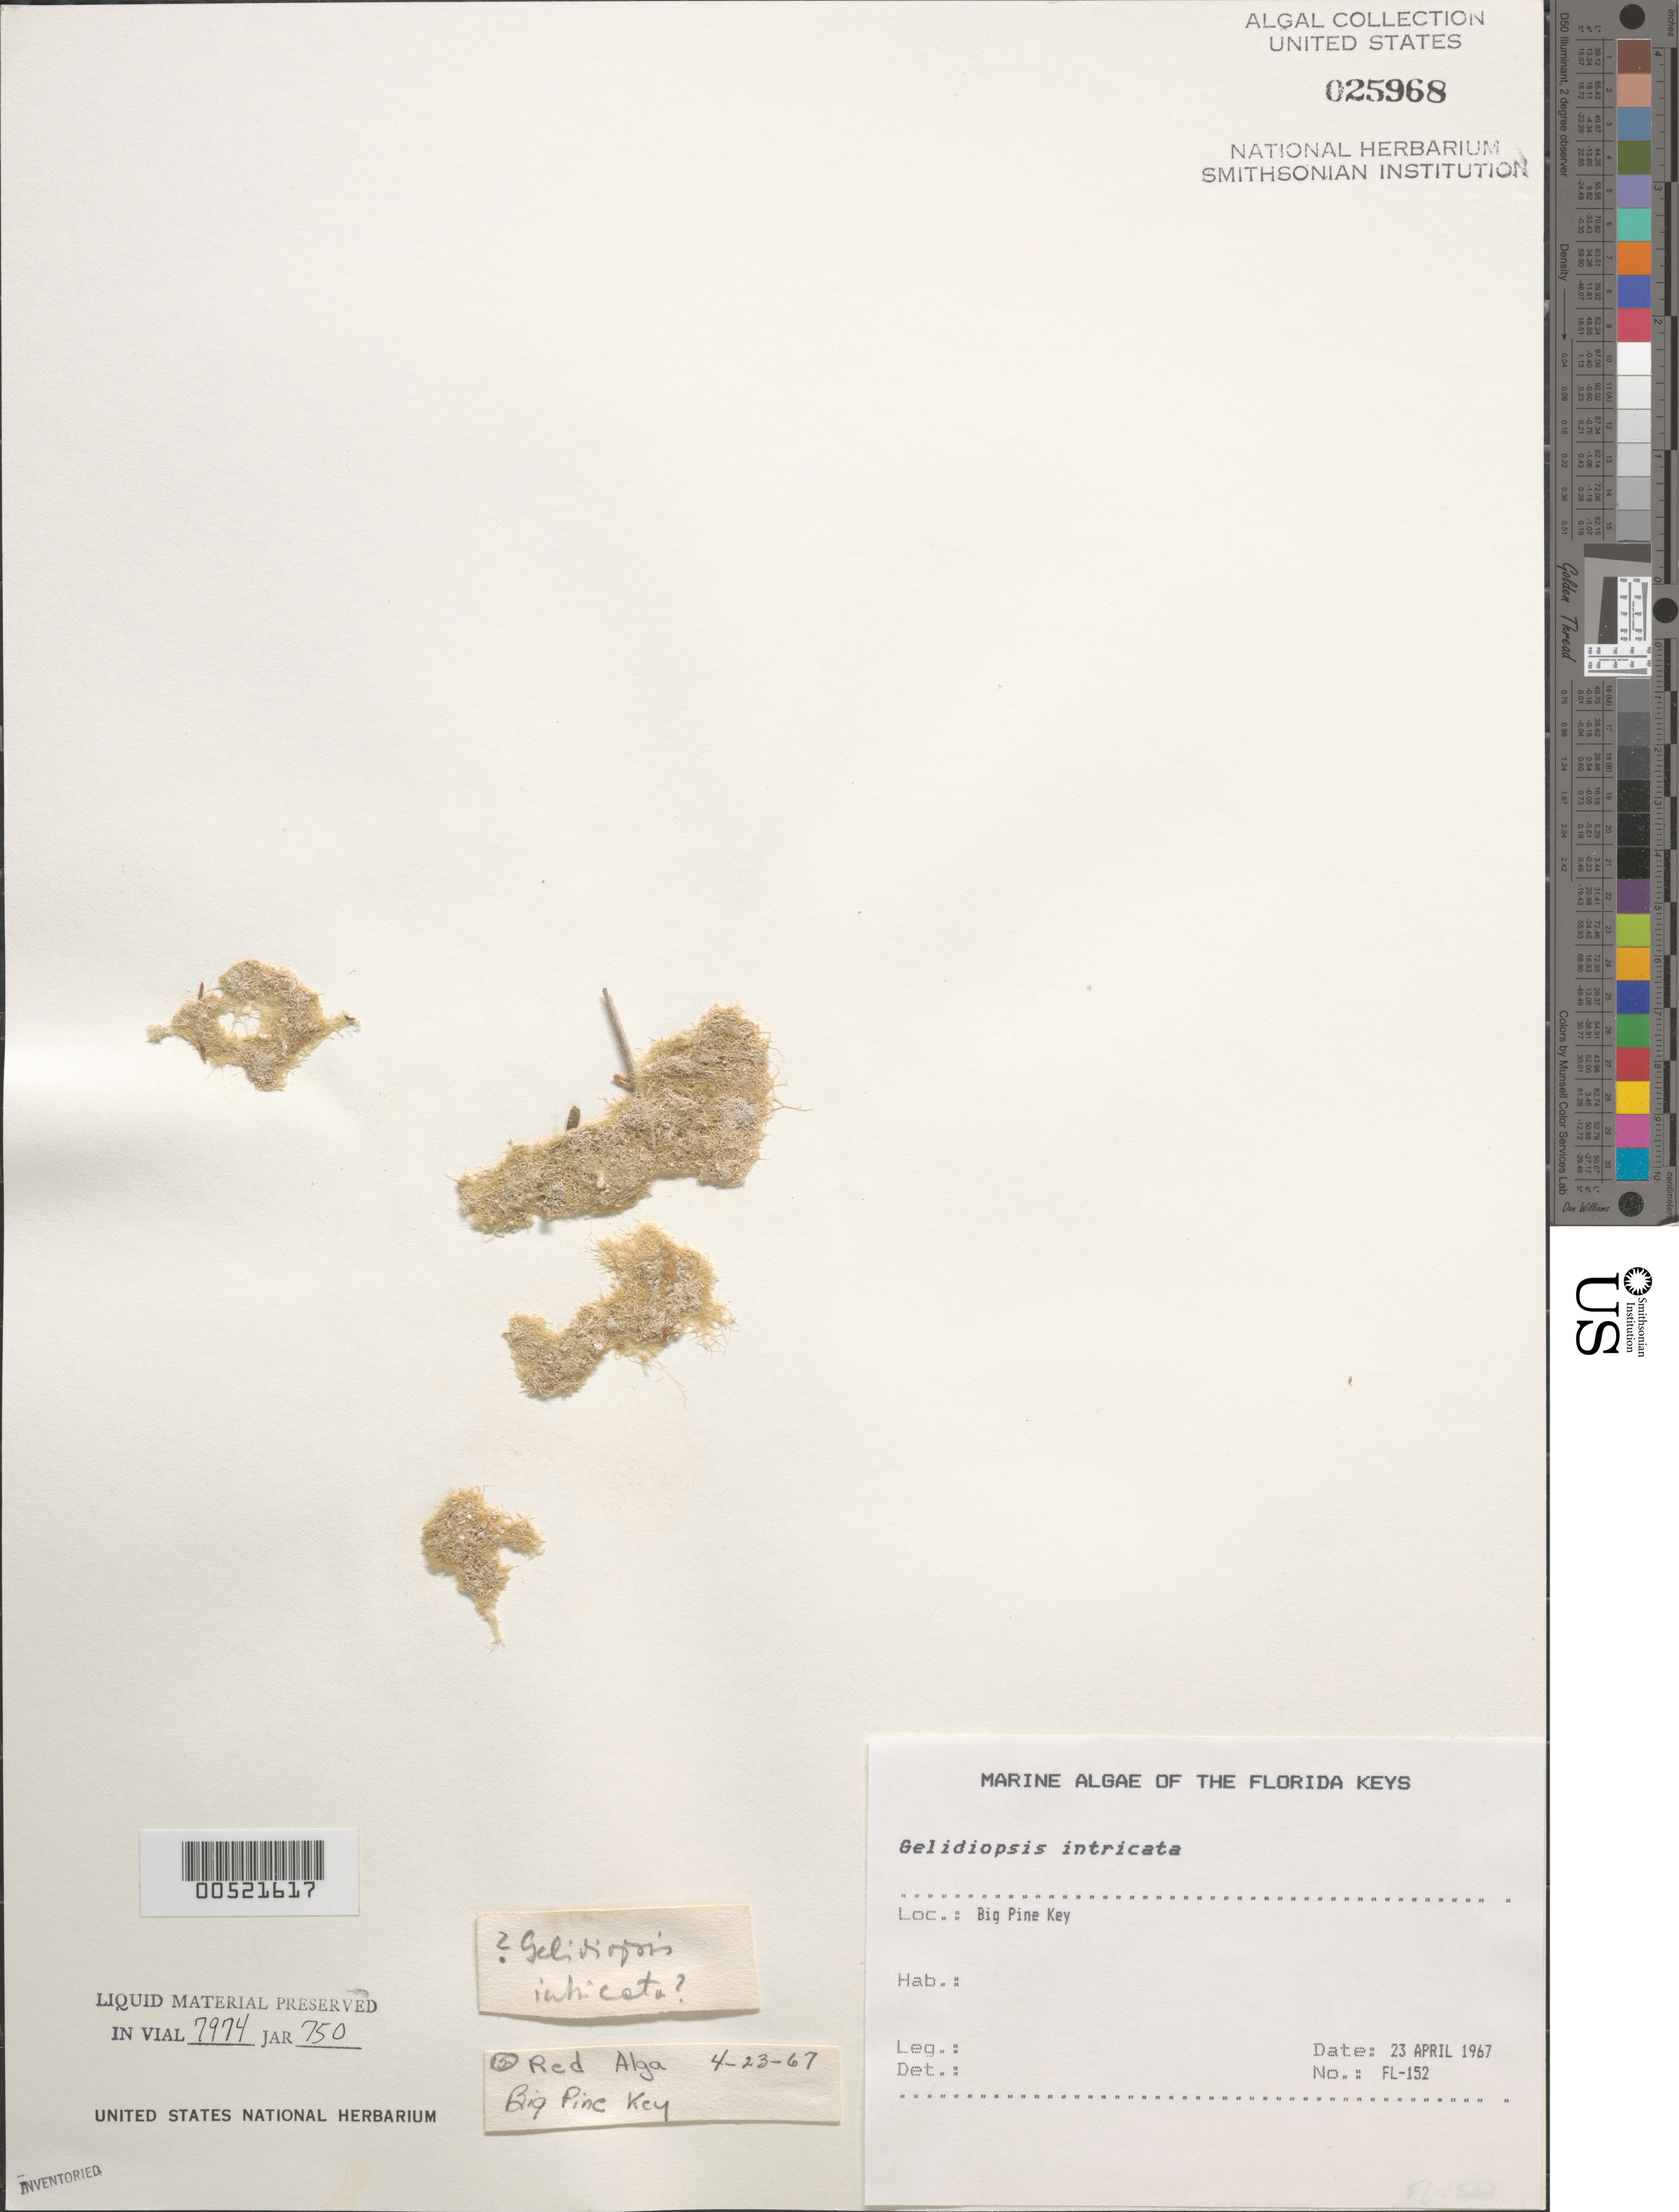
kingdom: Plantae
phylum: Rhodophyta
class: Florideophyceae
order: Rhodymeniales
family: Lomentariaceae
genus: Ceratodictyon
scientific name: Ceratodictyon intricatum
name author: (C. Agardh) R.E. Norris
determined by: Algae name updating Project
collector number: FL-152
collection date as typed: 23 Apr 1967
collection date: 1967-04-23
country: United States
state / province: Florida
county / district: Monroe County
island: Big Pine Key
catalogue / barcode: US 25968